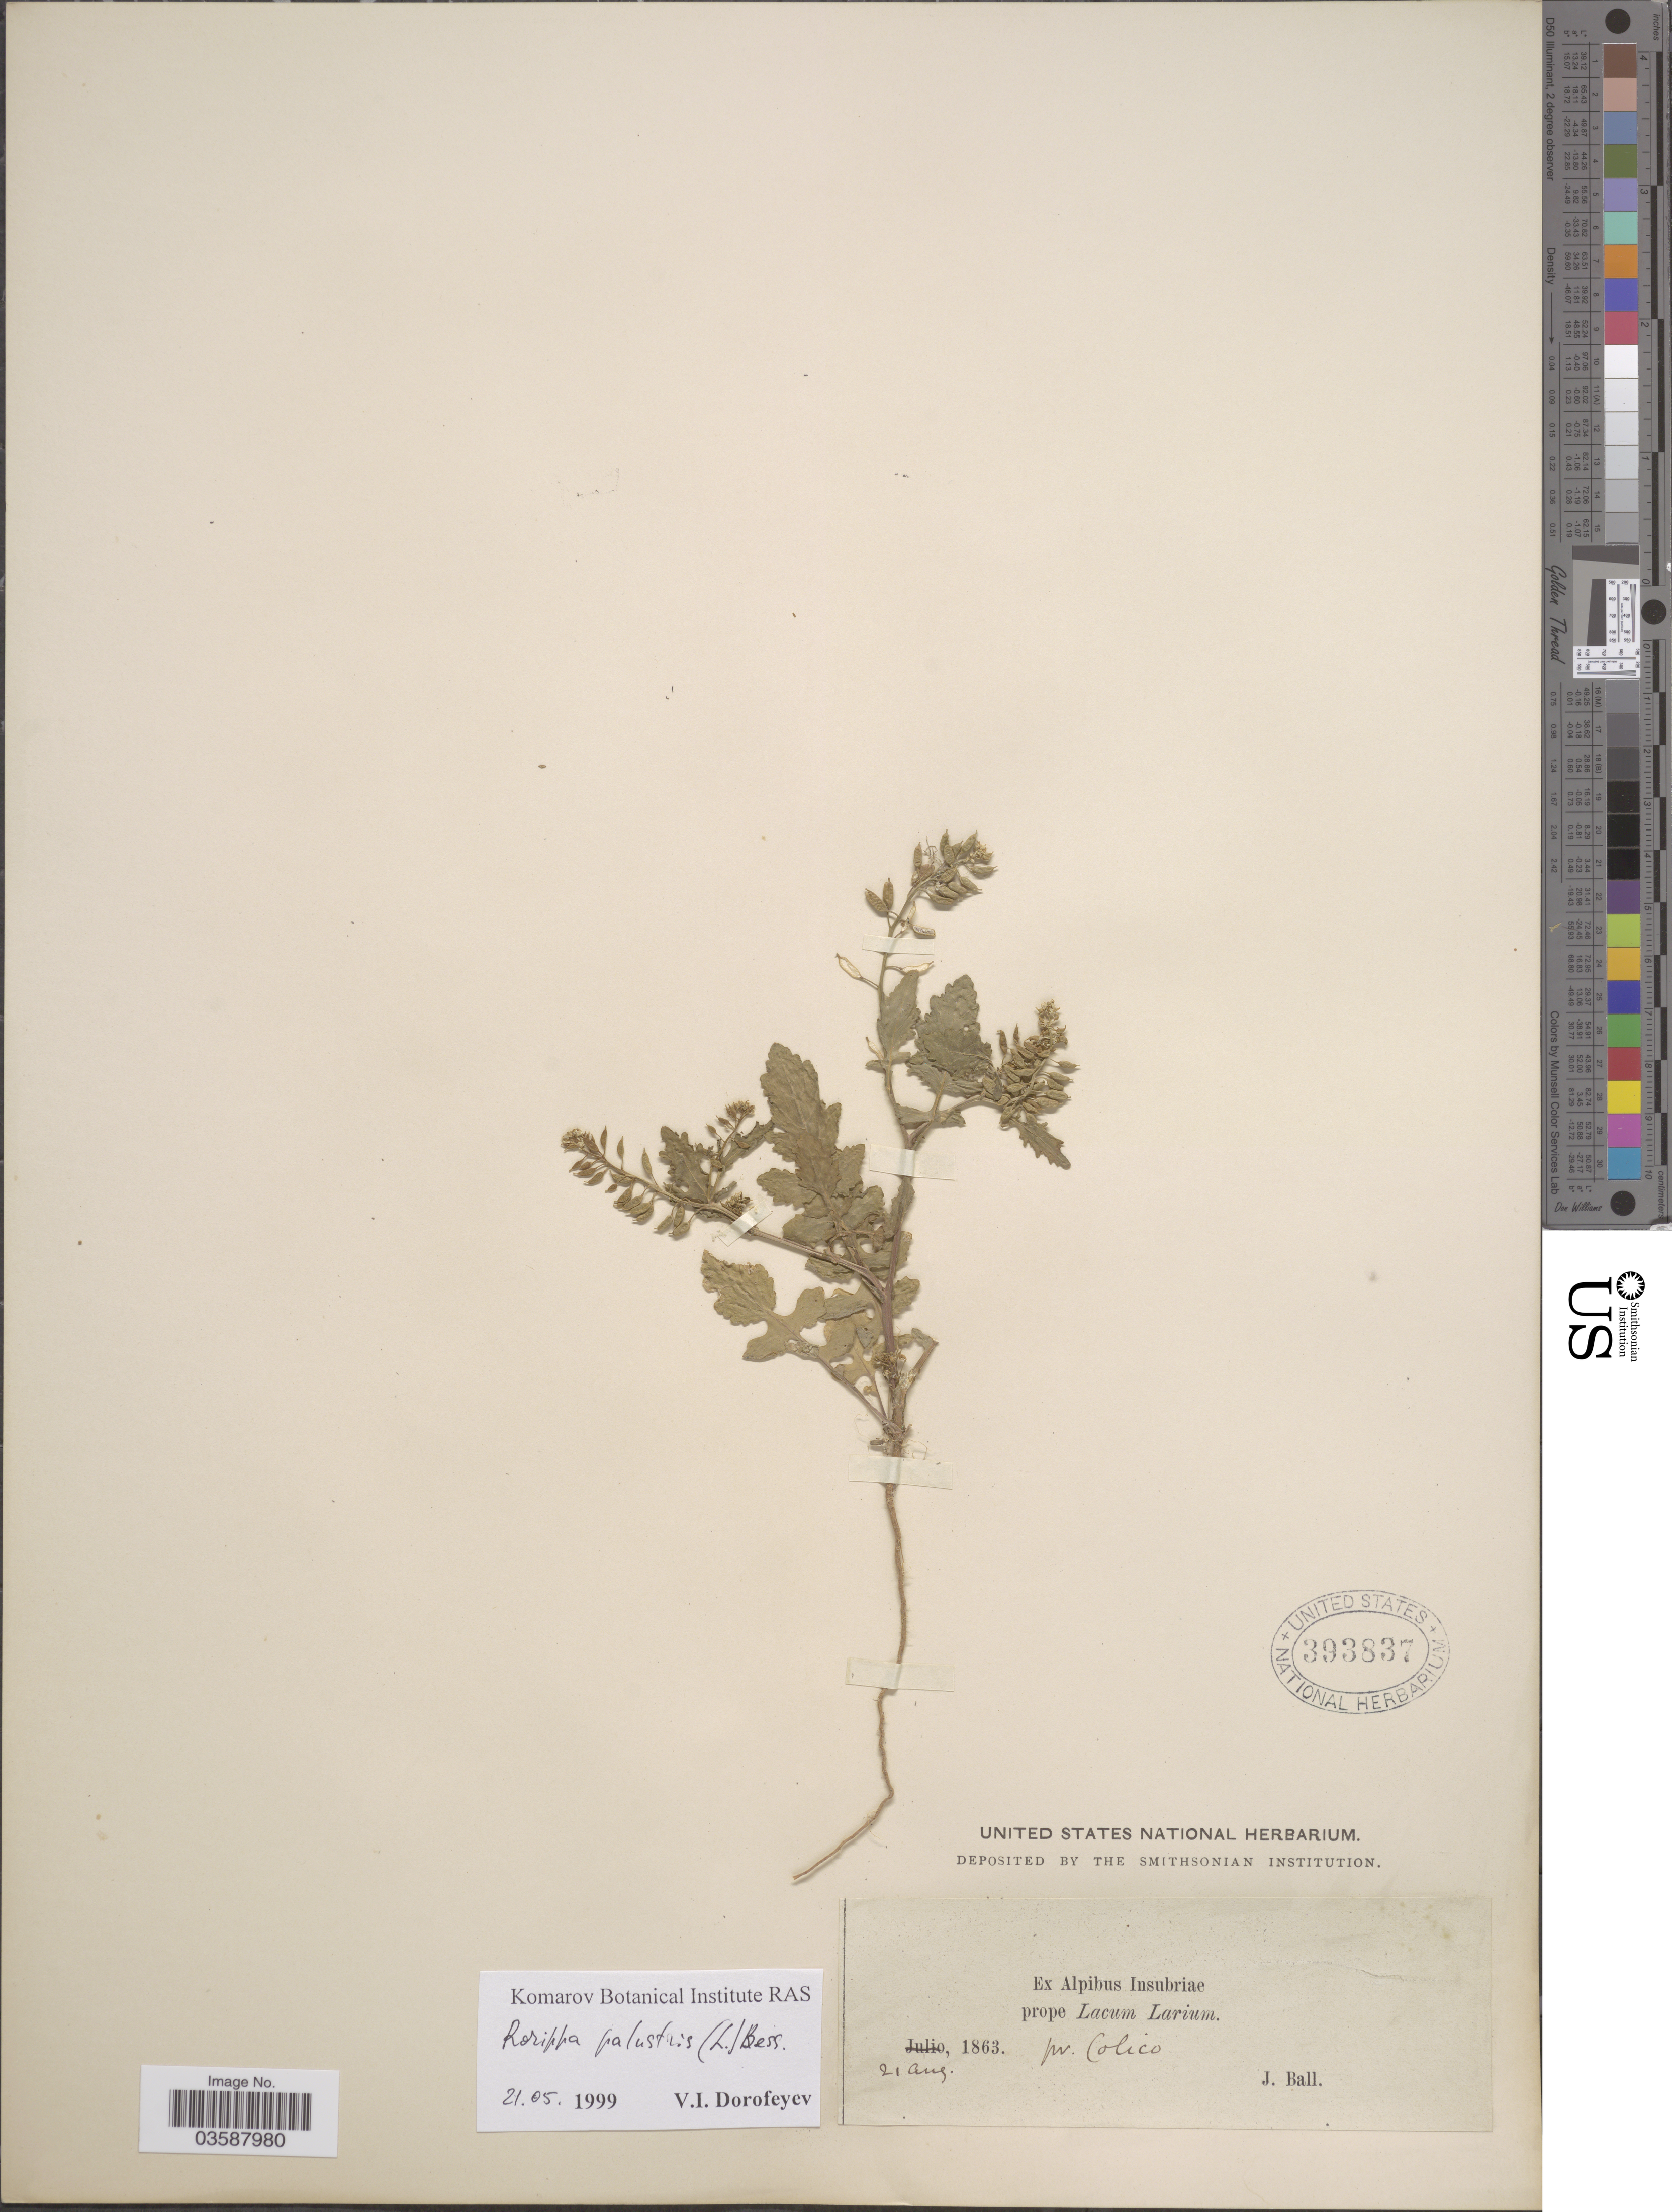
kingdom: Plantae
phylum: Tracheophyta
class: Magnoliopsida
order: Brassicales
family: Brassicaceae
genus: Rorippa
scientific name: Rorippa palustris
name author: (L.) Besser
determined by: Dorofeyev, V. I.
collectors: J. Ball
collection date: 1863-08-21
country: Italy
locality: Ex Alpibus Insubriae prope Lacum Larium. Pr. Colico.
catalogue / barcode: US 393837